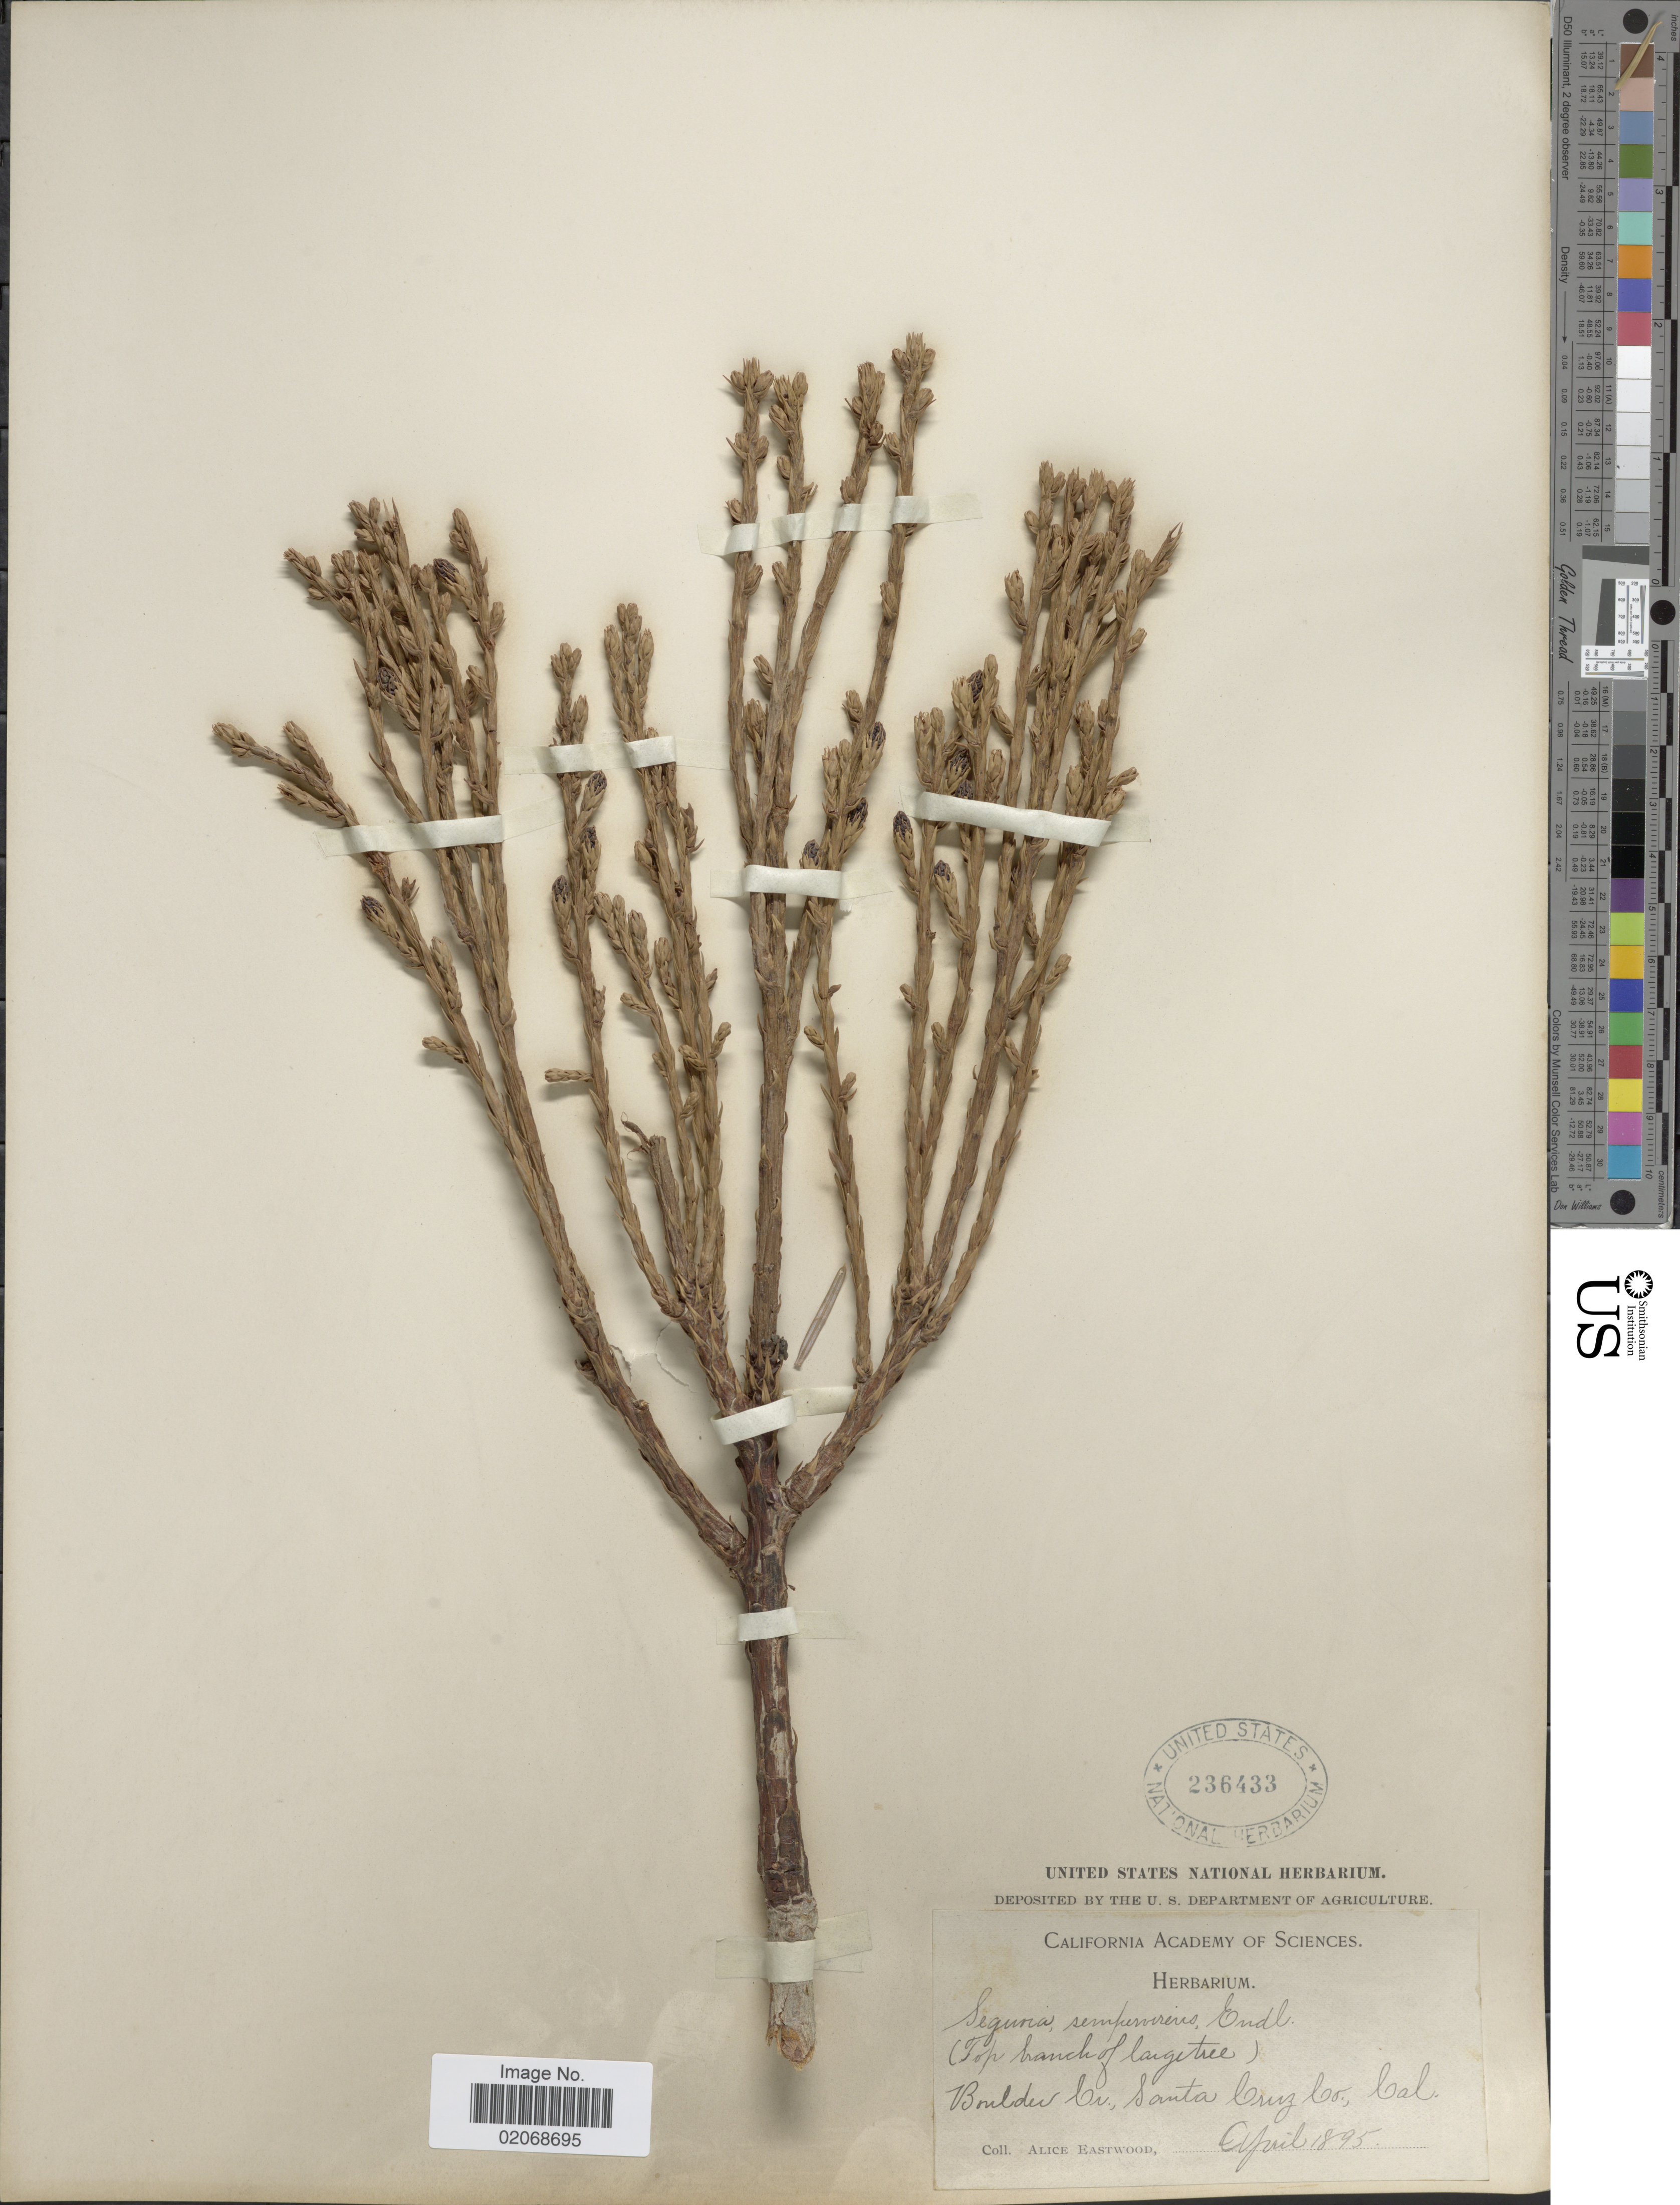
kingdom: Plantae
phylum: Tracheophyta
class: Pinopsida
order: Pinales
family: Cupressaceae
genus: Sequoia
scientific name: Sequoia sempervirens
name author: (D. Don) Endl.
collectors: A. Eastwood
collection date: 1895-04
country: United States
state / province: California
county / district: Santa Cruz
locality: Bouldr Co., Santa Cruz Co. Cal.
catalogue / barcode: US 236433